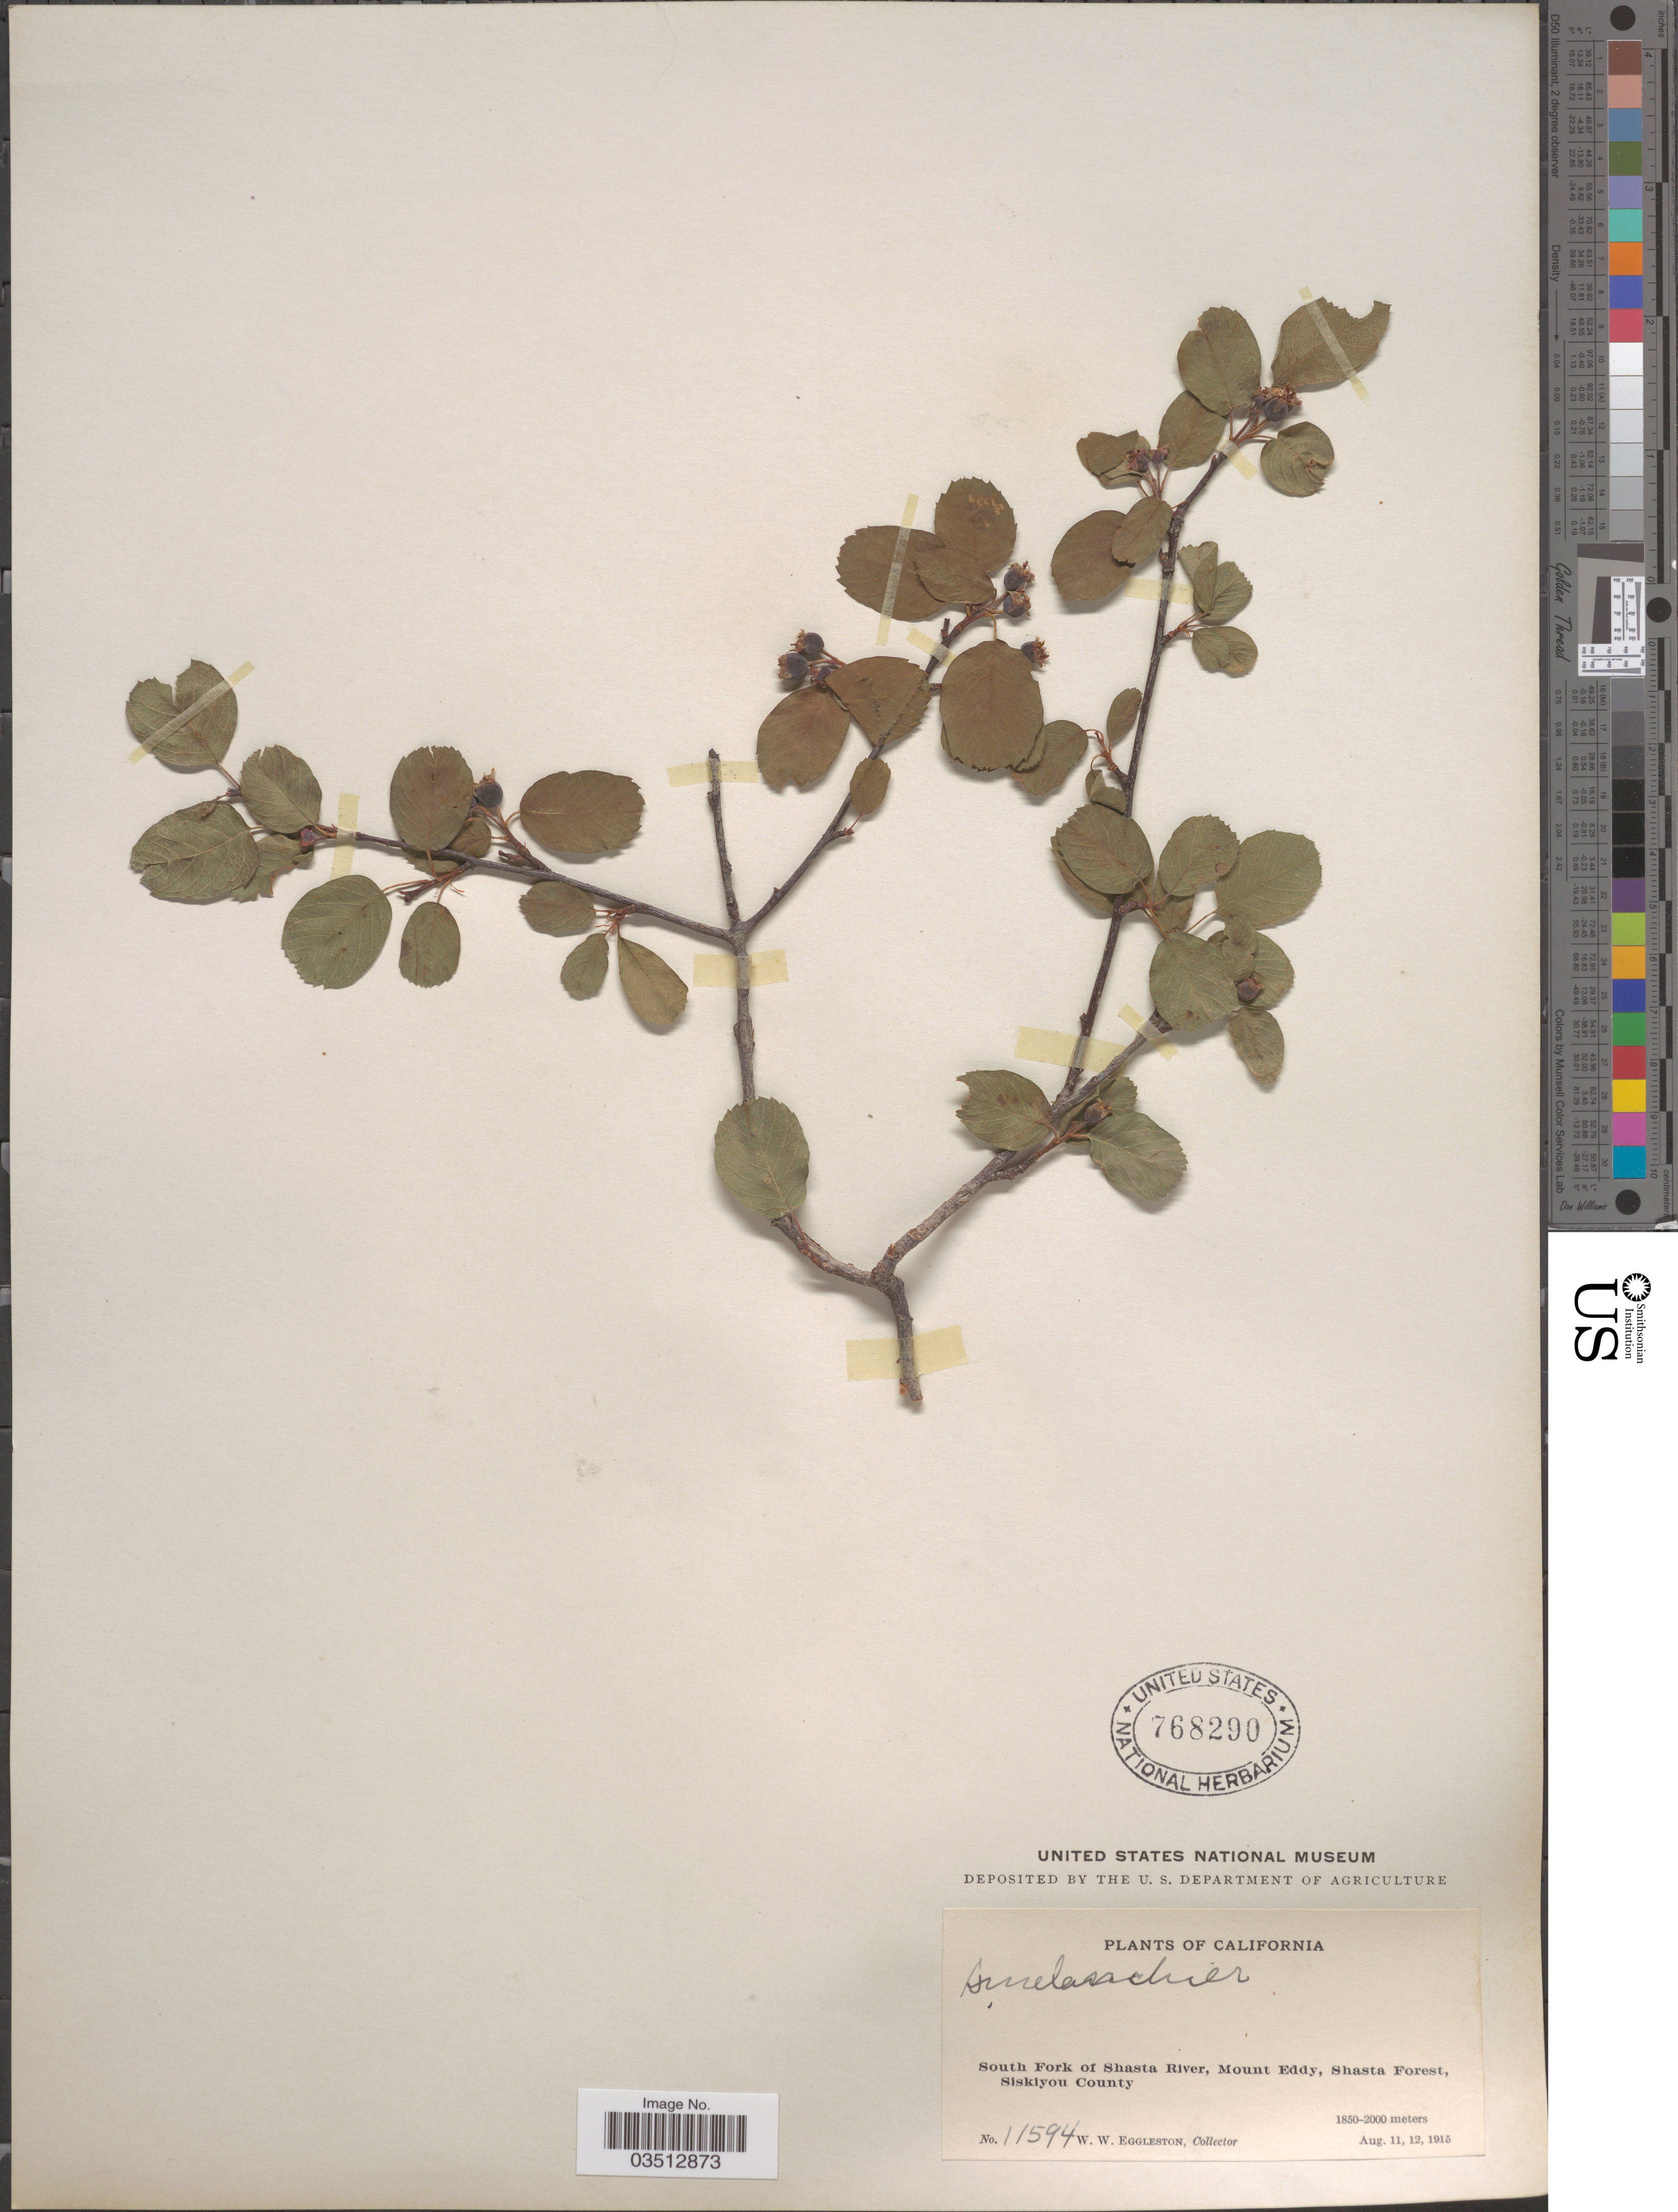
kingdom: Plantae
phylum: Tracheophyta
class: Magnoliopsida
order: Rosales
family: Rosaceae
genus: Amelanchier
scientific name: Amelanchier sp.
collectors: W. W. Eggleston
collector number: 11594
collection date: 1915-08-11/1915-08-12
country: United States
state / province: California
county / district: Siskiyou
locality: South Fork of Shasta River, Mount Eddy, Shasta Forest, Siskiyou County.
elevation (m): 1850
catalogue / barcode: US 768290